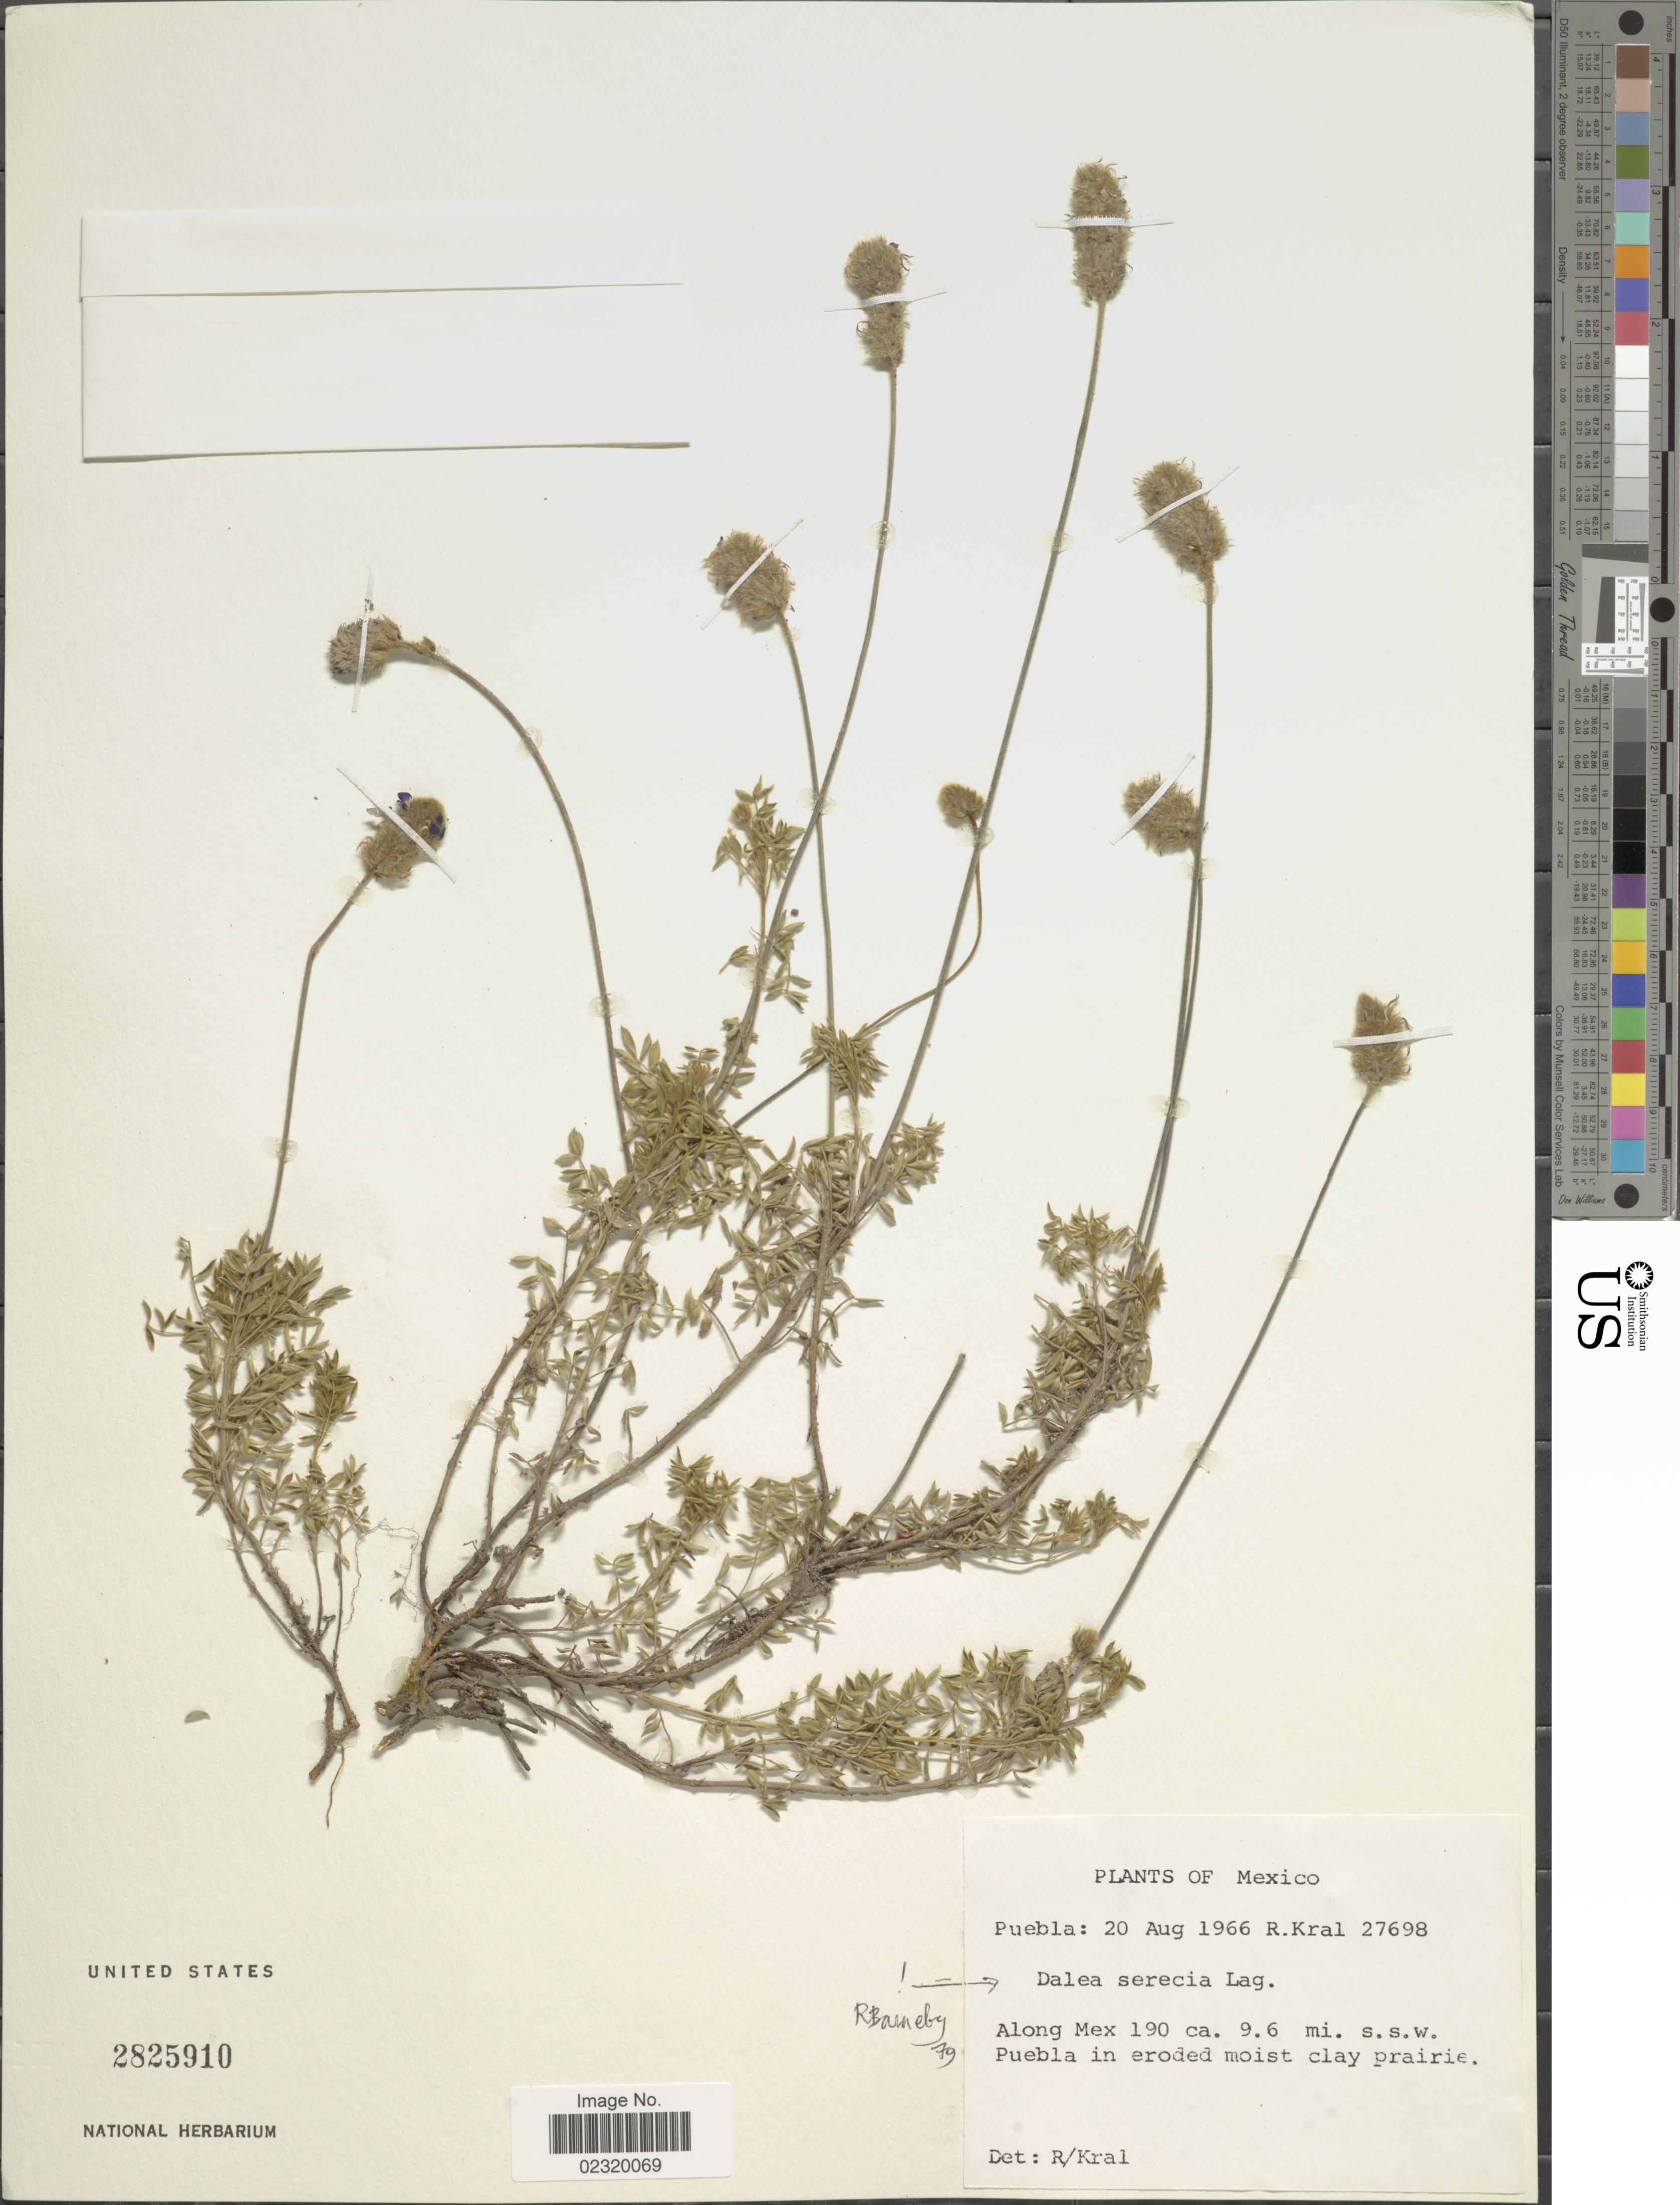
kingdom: Plantae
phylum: Tracheophyta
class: Magnoliopsida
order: Fabales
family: Fabaceae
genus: Dalea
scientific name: Dalea sericea var. sericea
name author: Lag.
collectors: R. Kral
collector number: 27698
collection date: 1966-08-20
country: Mexico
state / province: Puebla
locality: Along Mex 190 ca. 9.6 mi. s.s.w. Puebla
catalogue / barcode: US 2825910